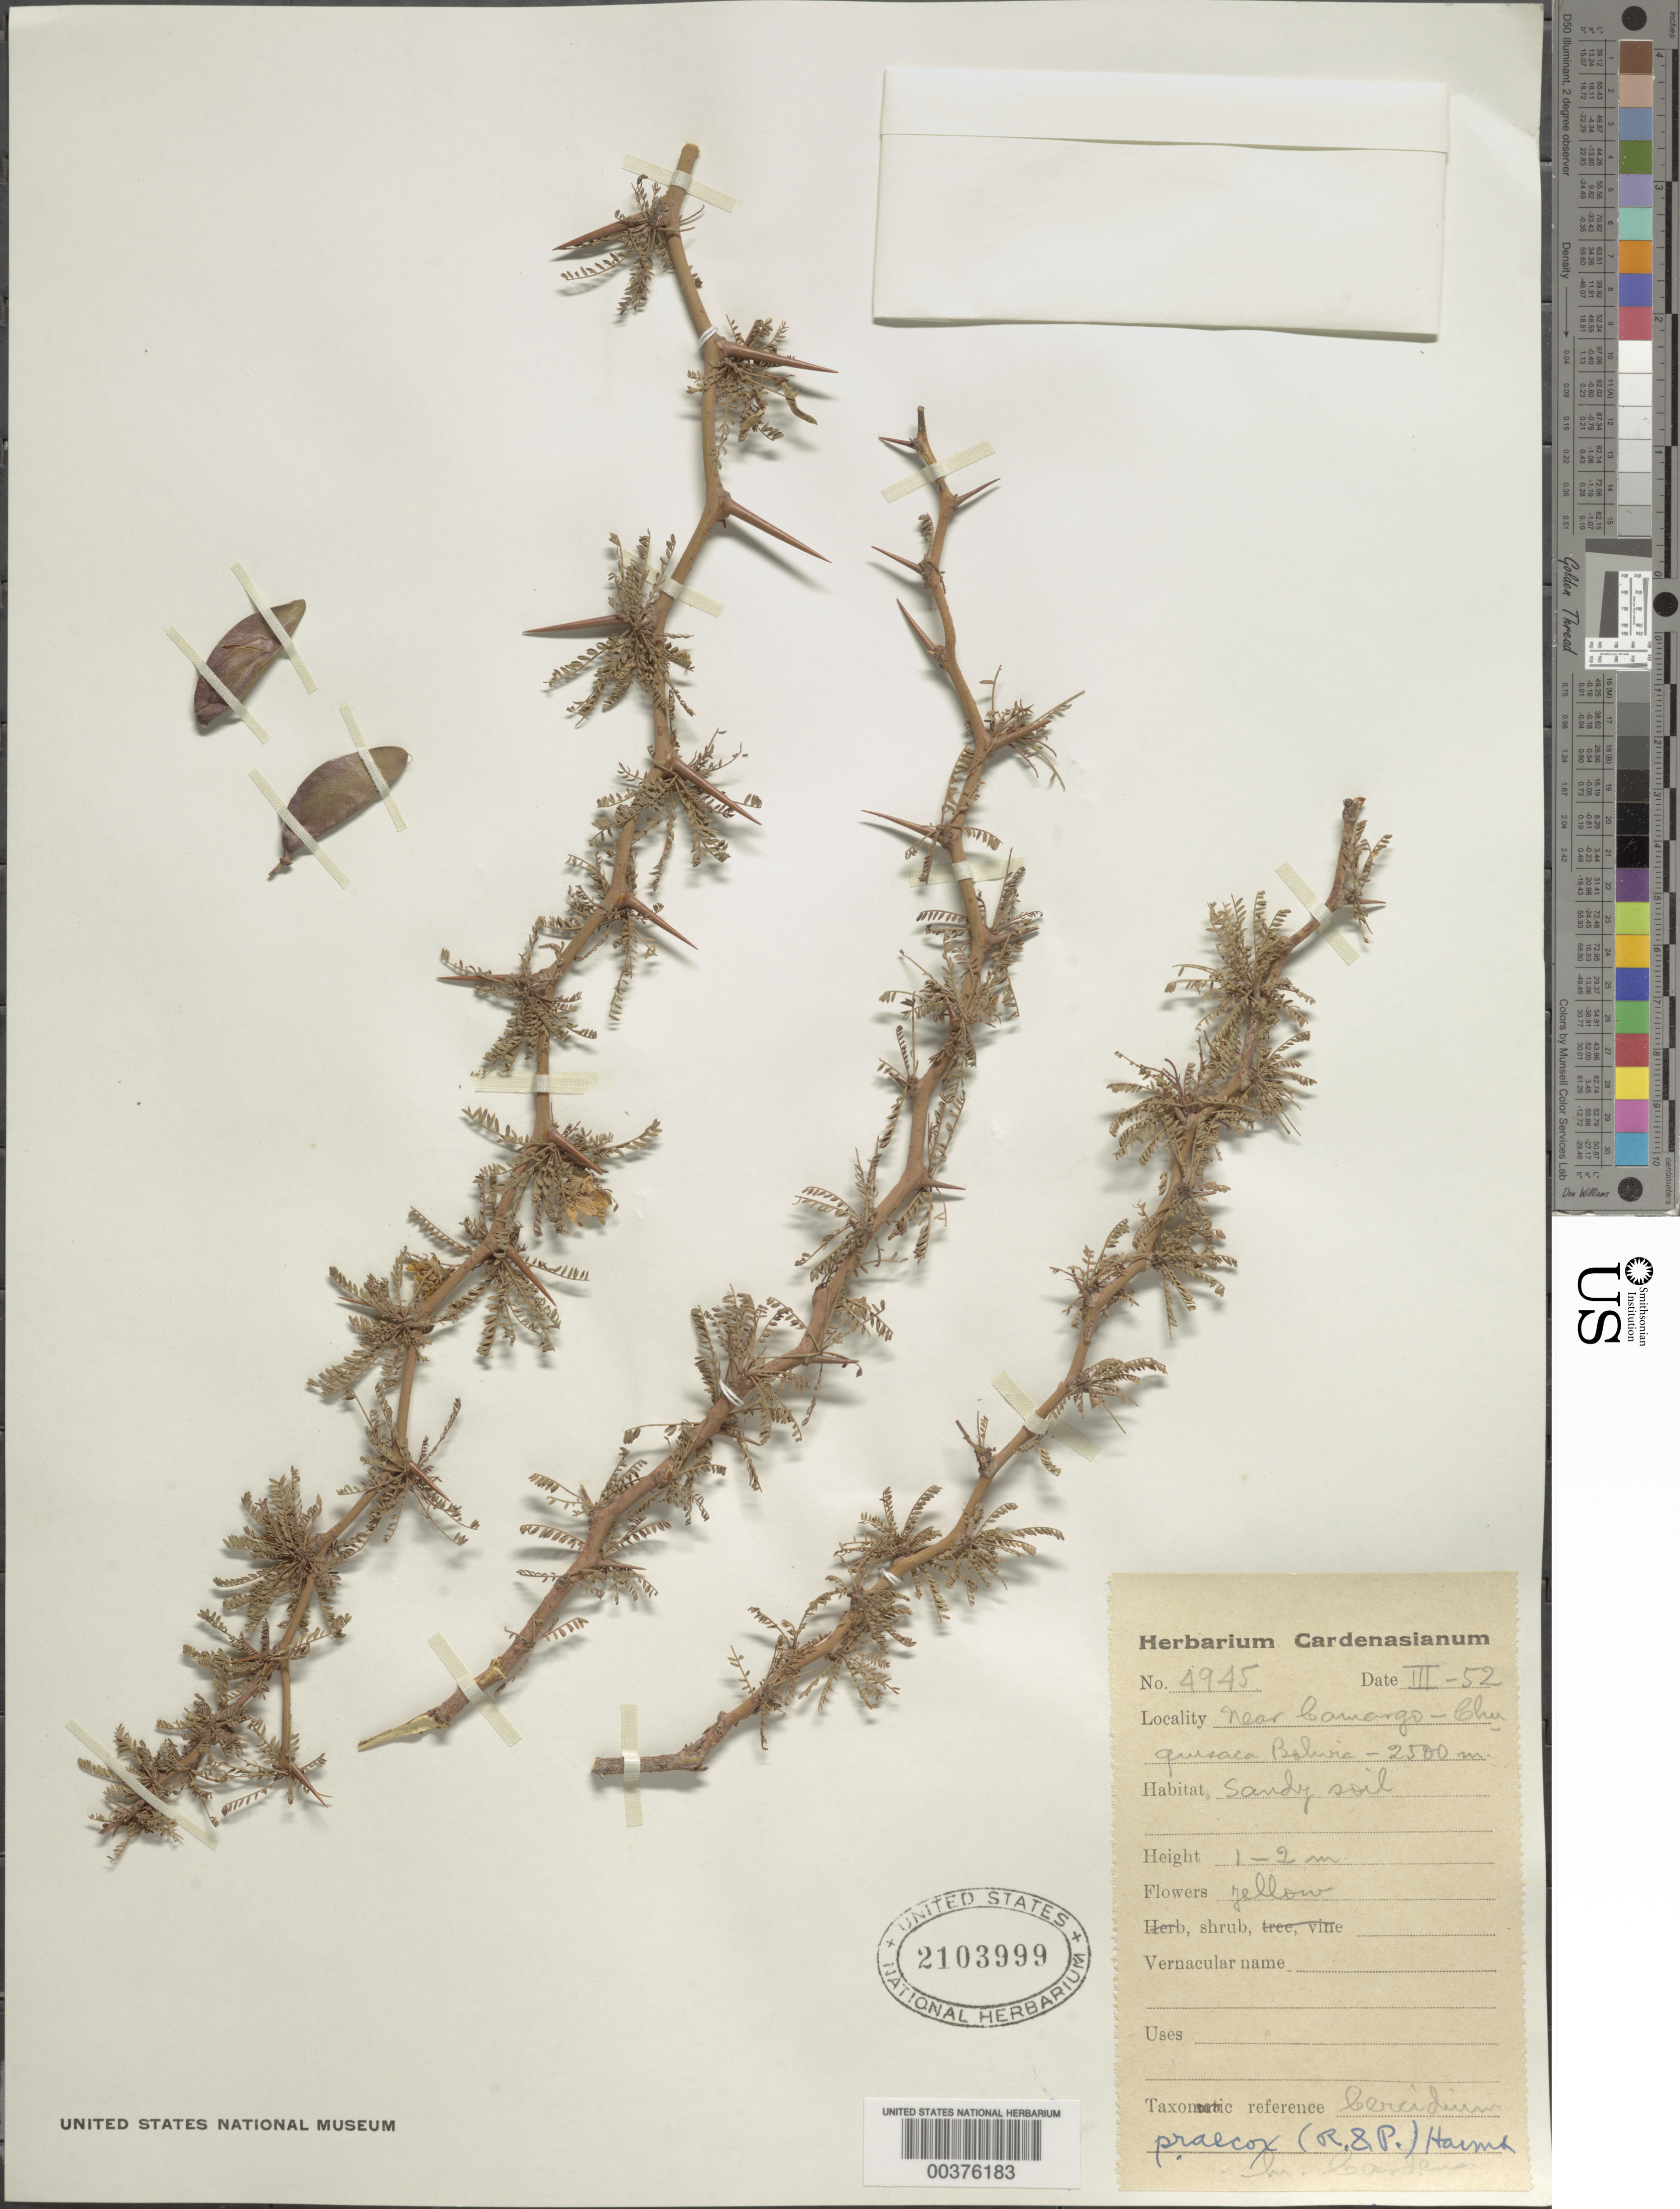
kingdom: Plantae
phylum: Tracheophyta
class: Magnoliopsida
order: Fabales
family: Fabaceae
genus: Parkinsonia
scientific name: Parkinsonia praecox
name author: (Ruiz & Pav.) J.E. Hawkins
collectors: M. Cárdenas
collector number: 4945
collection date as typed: Mar 1952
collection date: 1952-03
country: Bolivia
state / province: Chuquisaca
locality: Sucre Dept. [= Chuquisaca Dept.], near Camargo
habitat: Sandy soil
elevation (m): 2500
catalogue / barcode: US 2103999